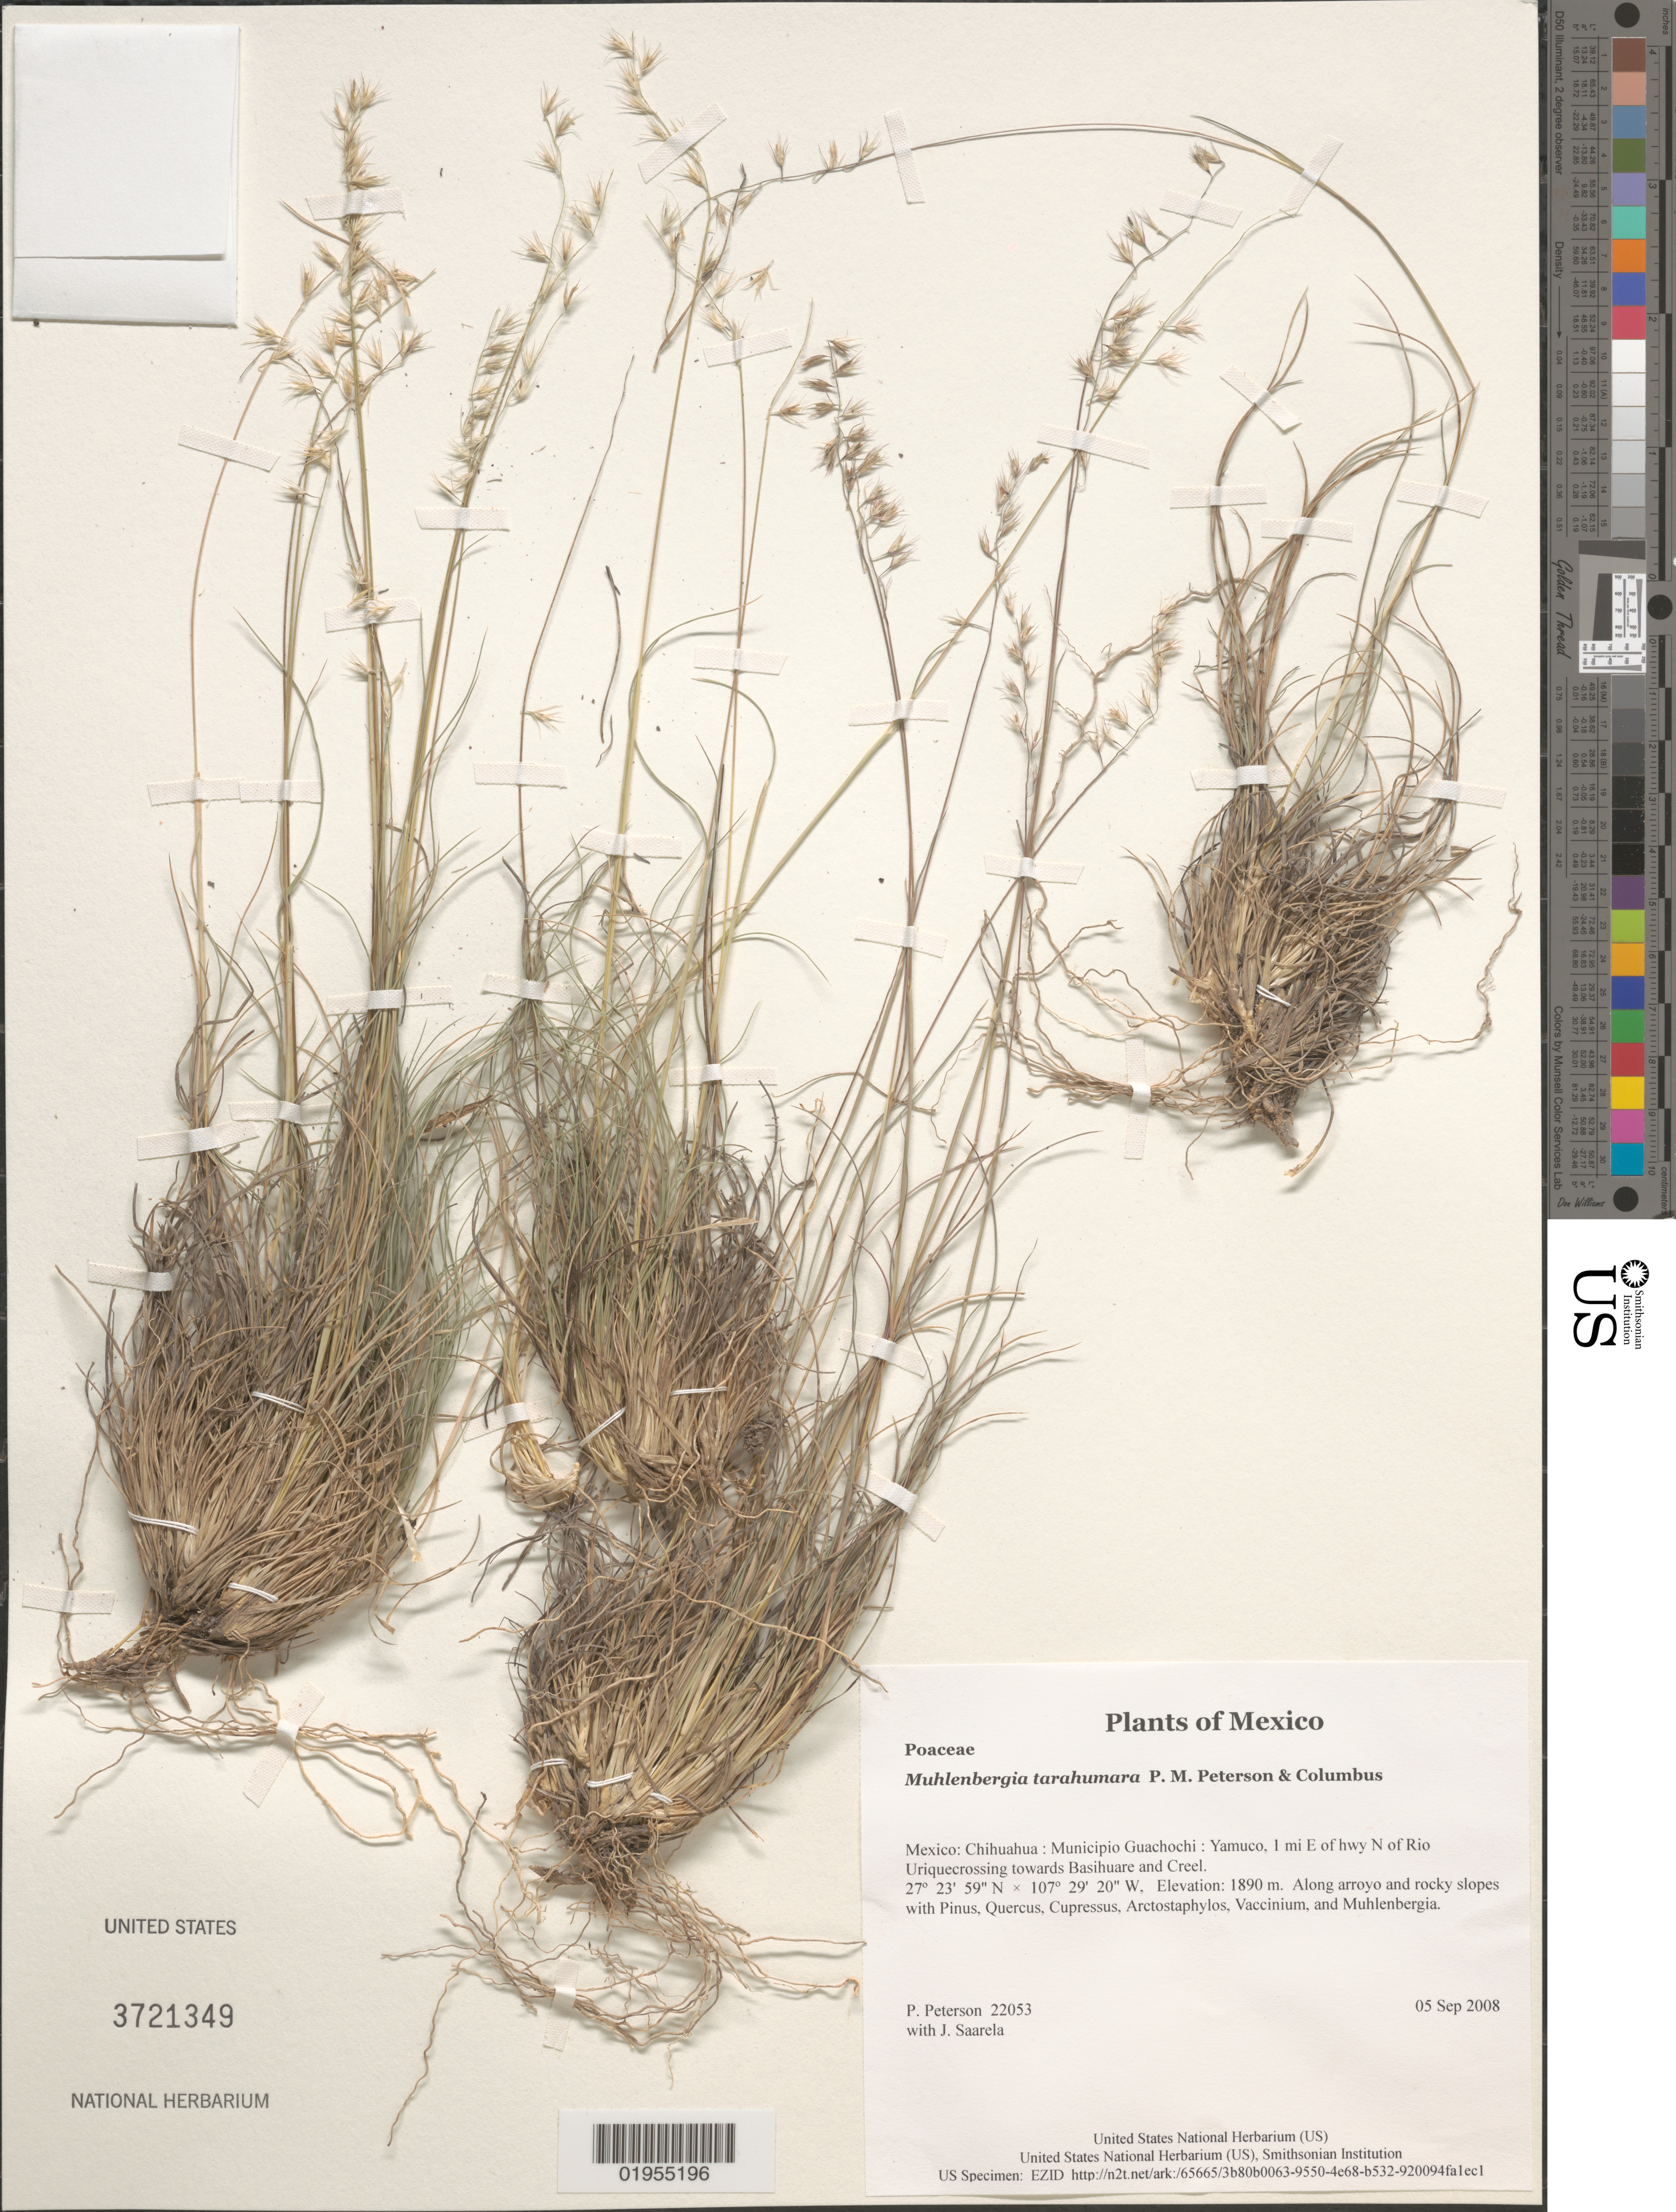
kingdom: Plantae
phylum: Tracheophyta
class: Liliopsida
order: Poales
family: Poaceae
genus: Muhlenbergia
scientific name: Muhlenbergia tarahumara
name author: P.M. Peterson & Columbus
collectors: P. M. Peterson & J. Saarela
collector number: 22053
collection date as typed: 05 Sep 2008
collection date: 2008-09-05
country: Mexico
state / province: Chihuahua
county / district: Municipio Guachochi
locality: Yamuco, 1 mi E of hwy N of Rio Uriquecrossing towards Basihuare and Creel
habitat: Along arroyo and rocky slopes with Pinus, Quercus, Cupressus, Arctostaphylos, Vaccinium, and Muhlenbergia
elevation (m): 1890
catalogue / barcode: US 3721349